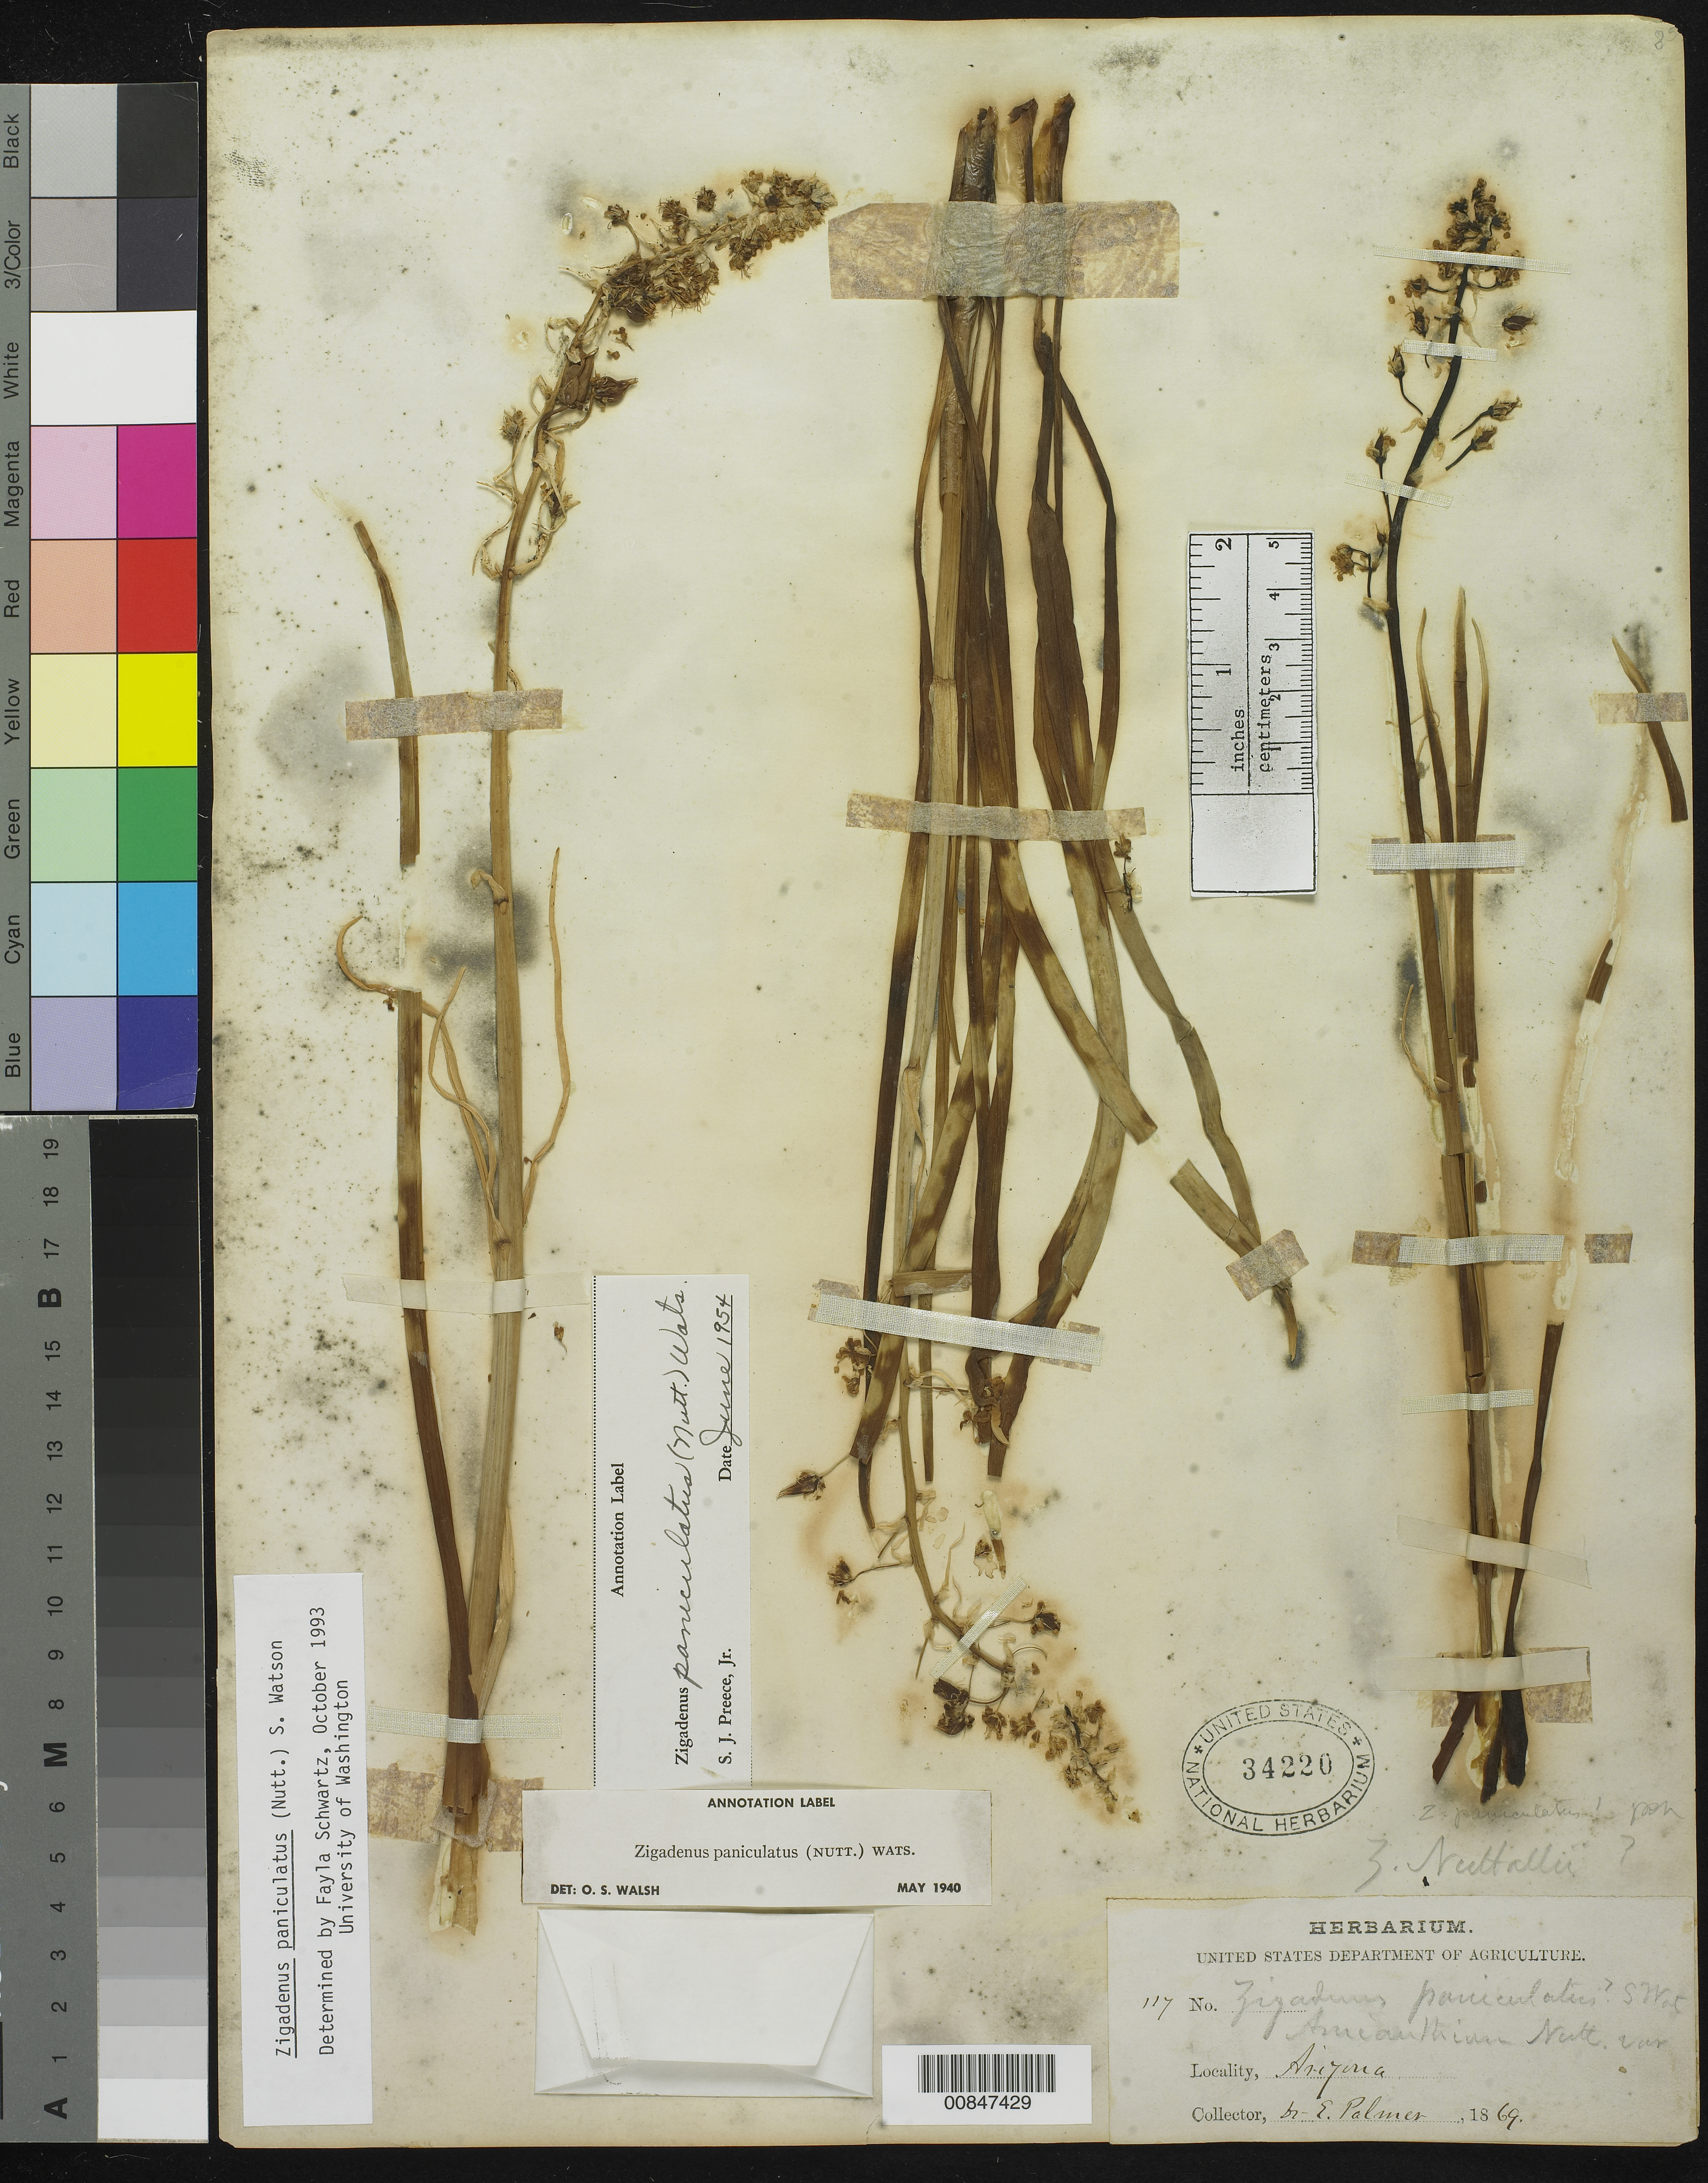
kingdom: Plantae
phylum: Tracheophyta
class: Liliopsida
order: Liliales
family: Melanthiaceae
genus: Toxicoscordion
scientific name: Toxicoscordion paniculatum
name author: (Nutt.) Rydb.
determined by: Strong, Mark T., (BOT), Smithsonian Institution - National Museum of Natural History (UNITED STATES)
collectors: E. Palmer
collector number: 117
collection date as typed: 1869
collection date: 1869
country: United States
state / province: Arizona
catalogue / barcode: US 34220